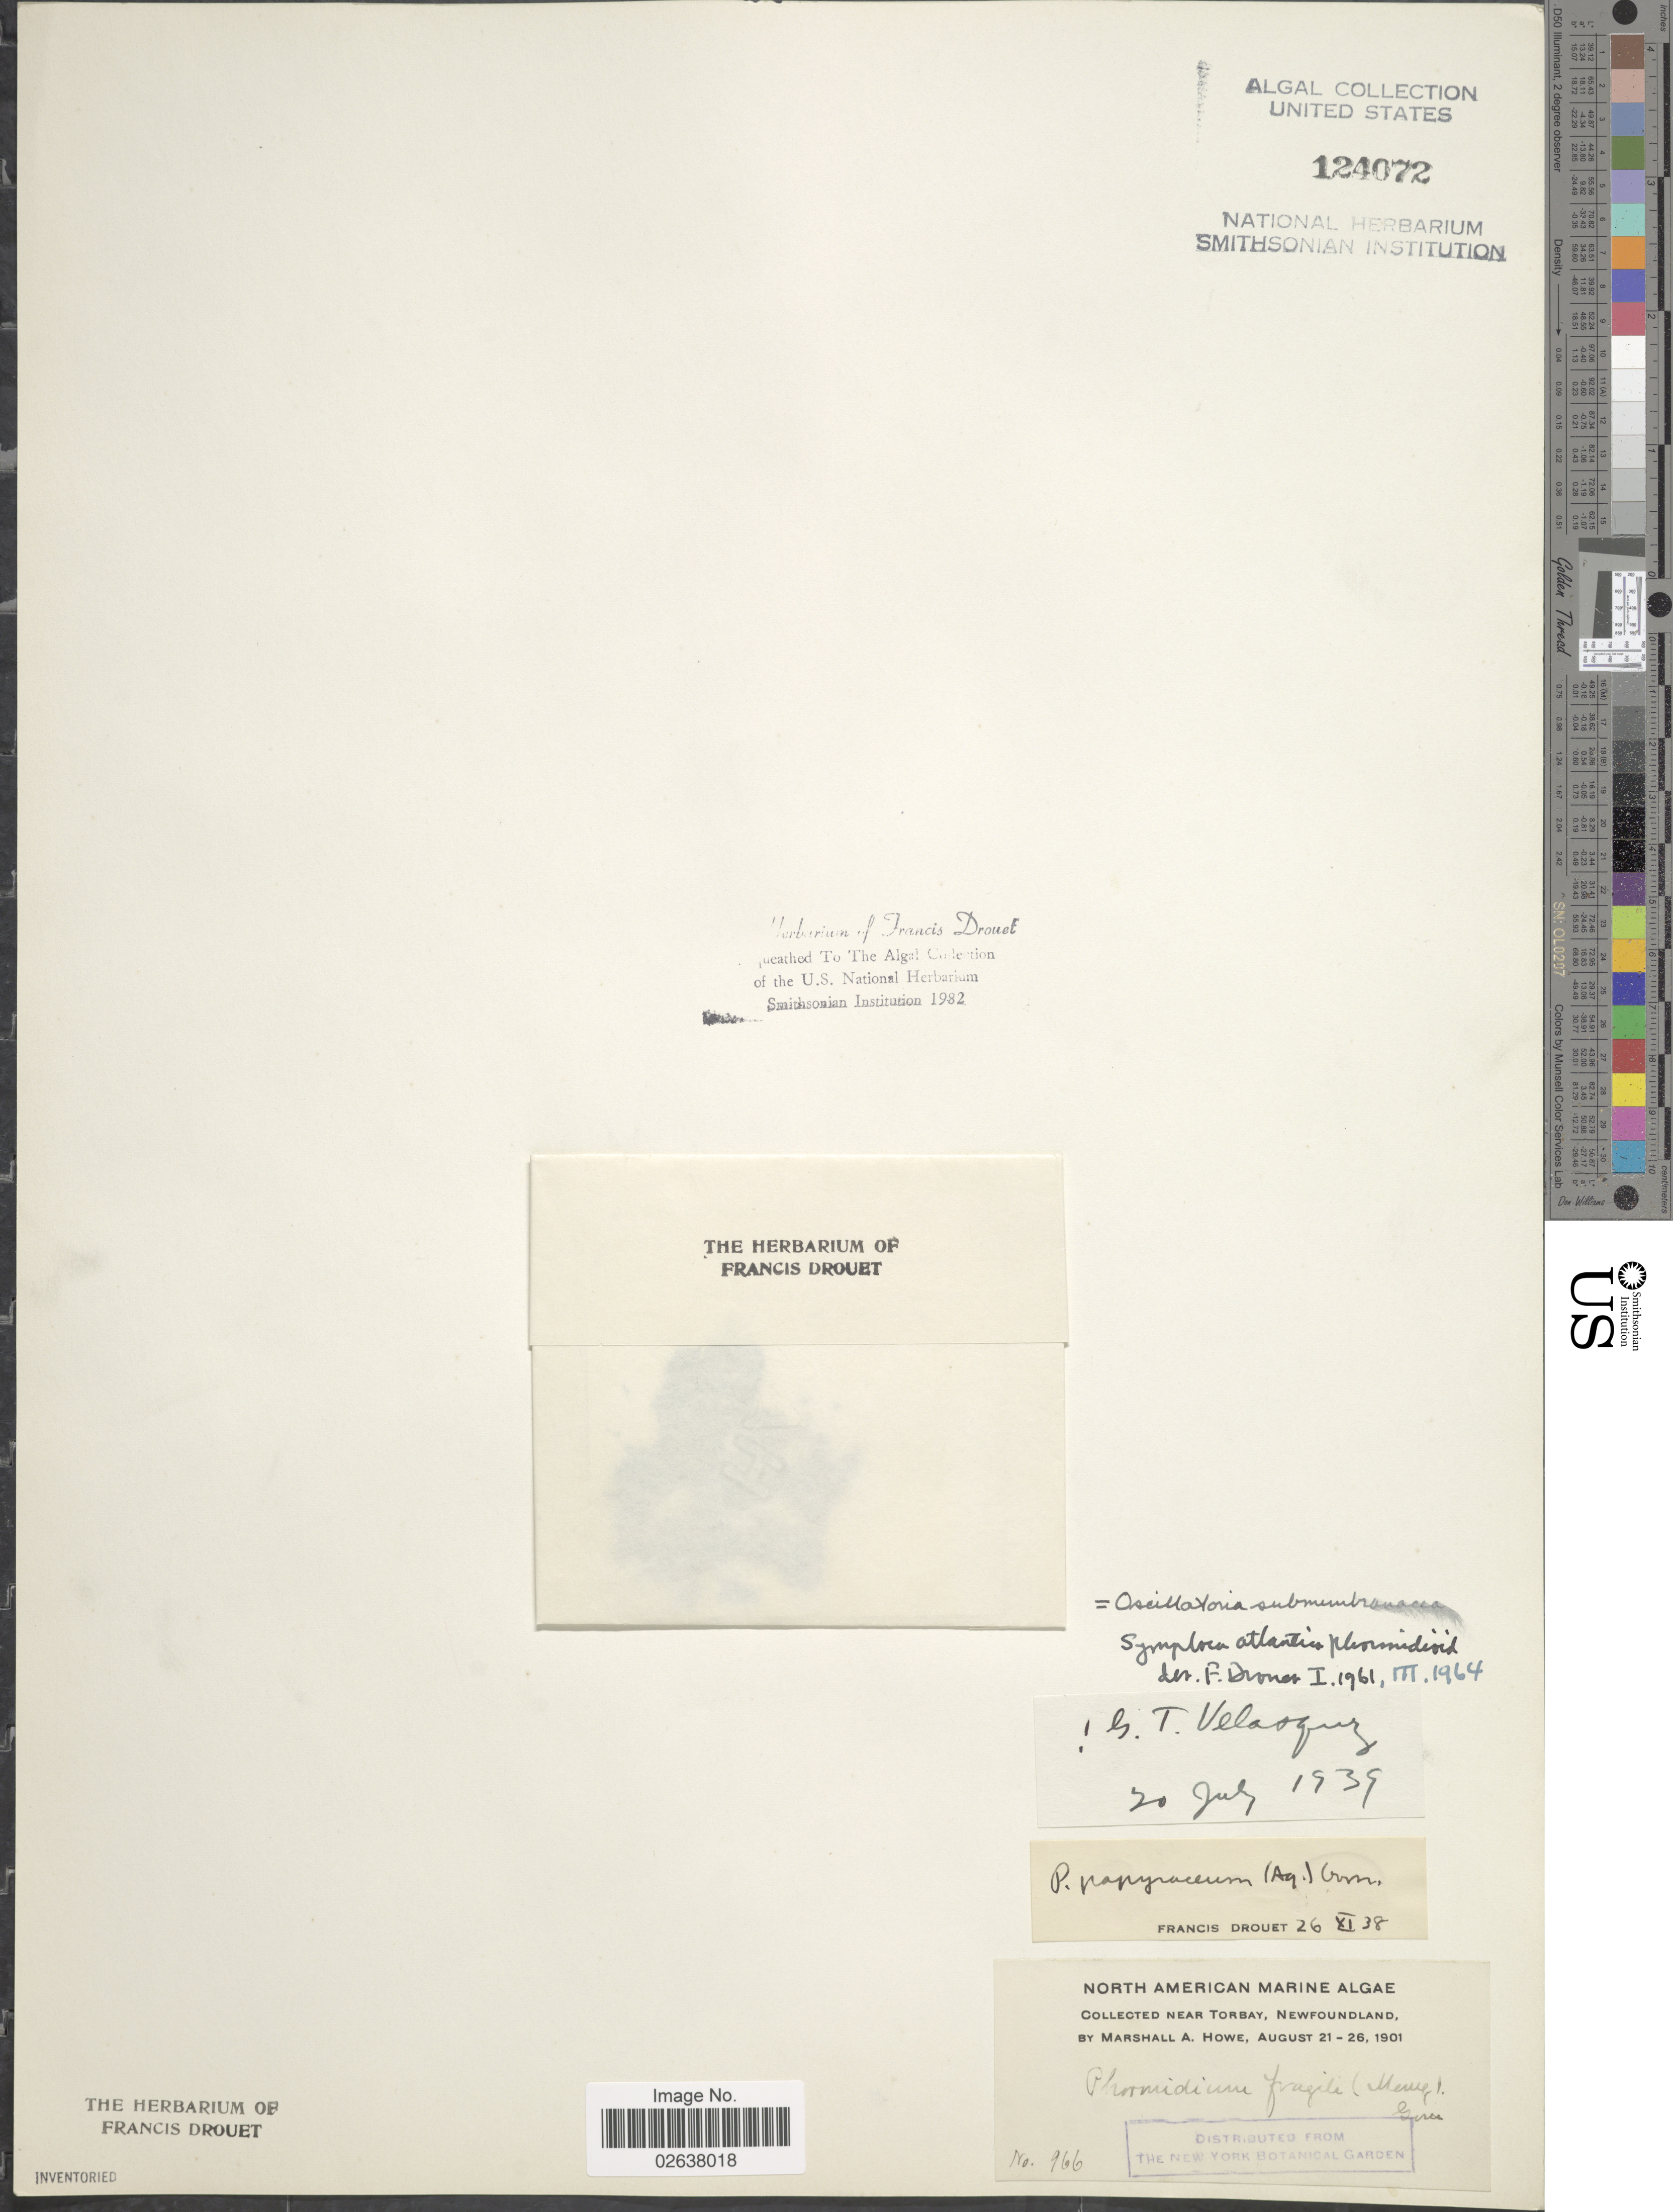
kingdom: Bacteria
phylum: Cyanobacteria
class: Cyanobacteriia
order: Cyanobacteriales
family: Oscillatoriaceae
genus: Oscillatoria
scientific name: Oscillatoria submembranacea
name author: Ardiss. & Strafforello ex Gomont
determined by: Drouet, F. E.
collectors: M. A. Howe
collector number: MAH 966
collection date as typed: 21 Aug 1901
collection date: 1901-08-21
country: Canada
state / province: Newfoundland and Labrador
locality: Torbay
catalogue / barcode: US 124072